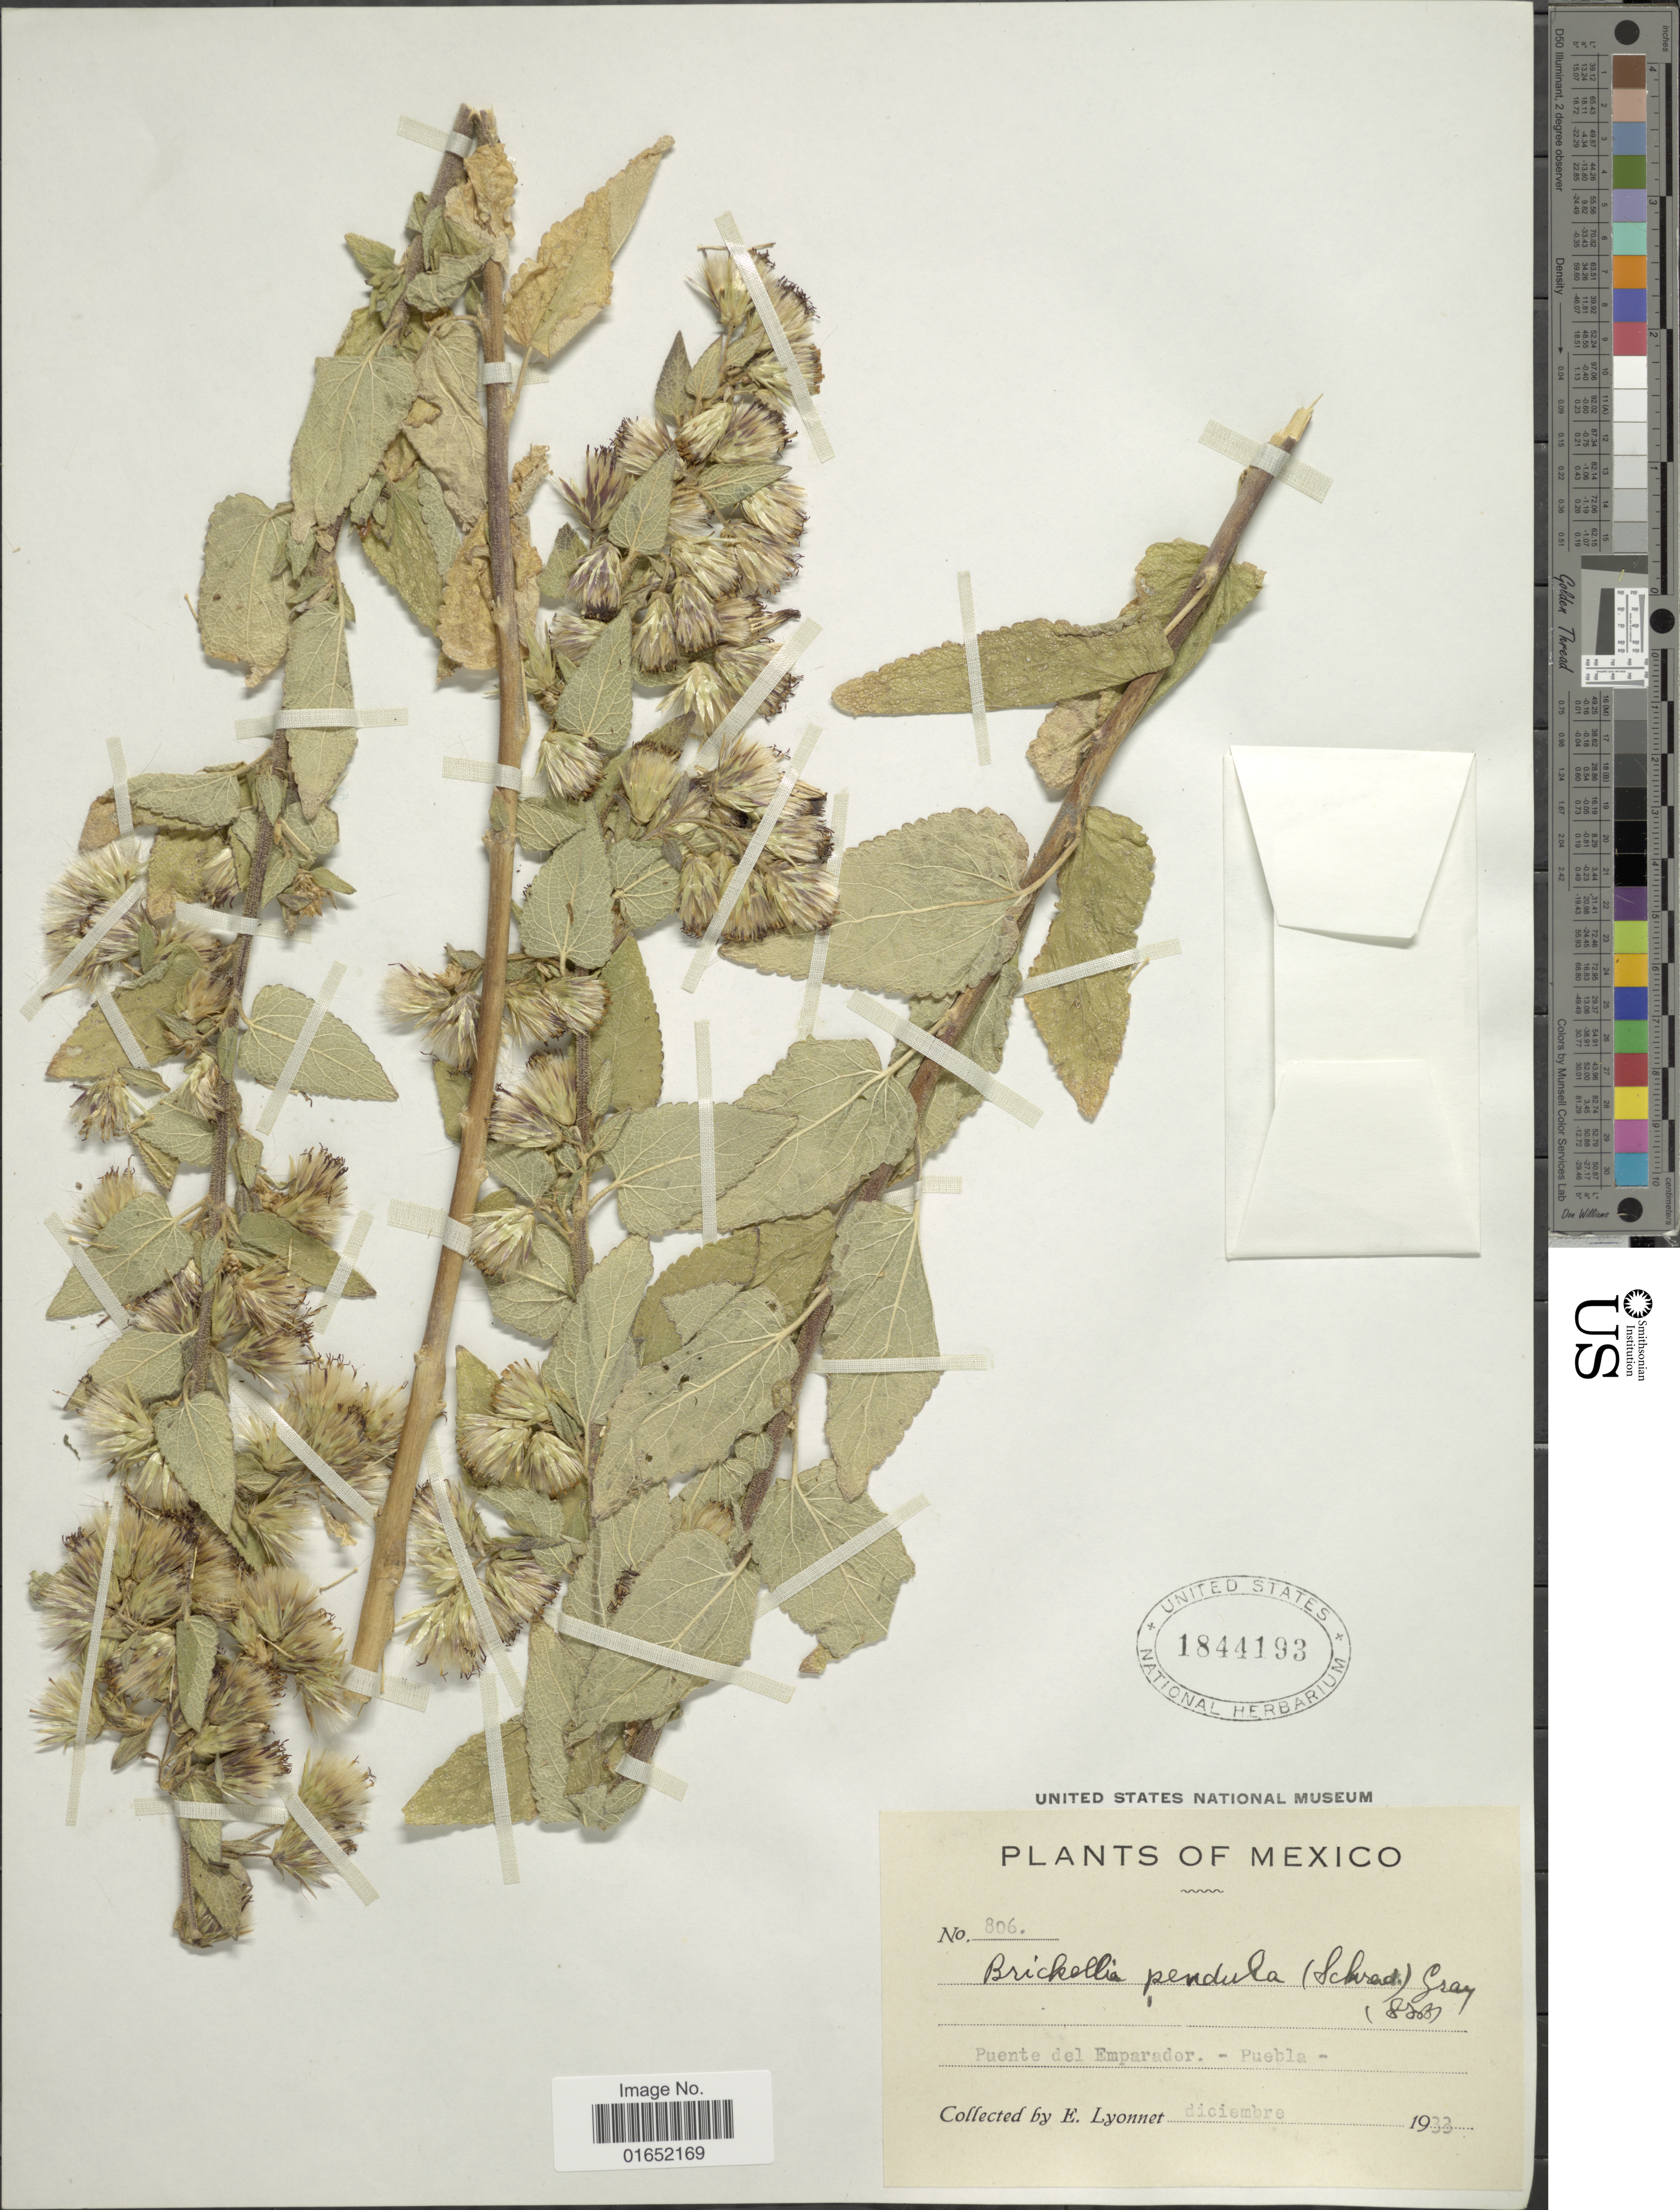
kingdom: Plantae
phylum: Tracheophyta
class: Magnoliopsida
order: Asterales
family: Asteraceae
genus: Brickellia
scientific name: Brickellia pendula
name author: (Schrad.) A. Gray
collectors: E. Lyonnet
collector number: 806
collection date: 1933-12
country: Mexico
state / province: Puebla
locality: Puente del Emparador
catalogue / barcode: US 1844193